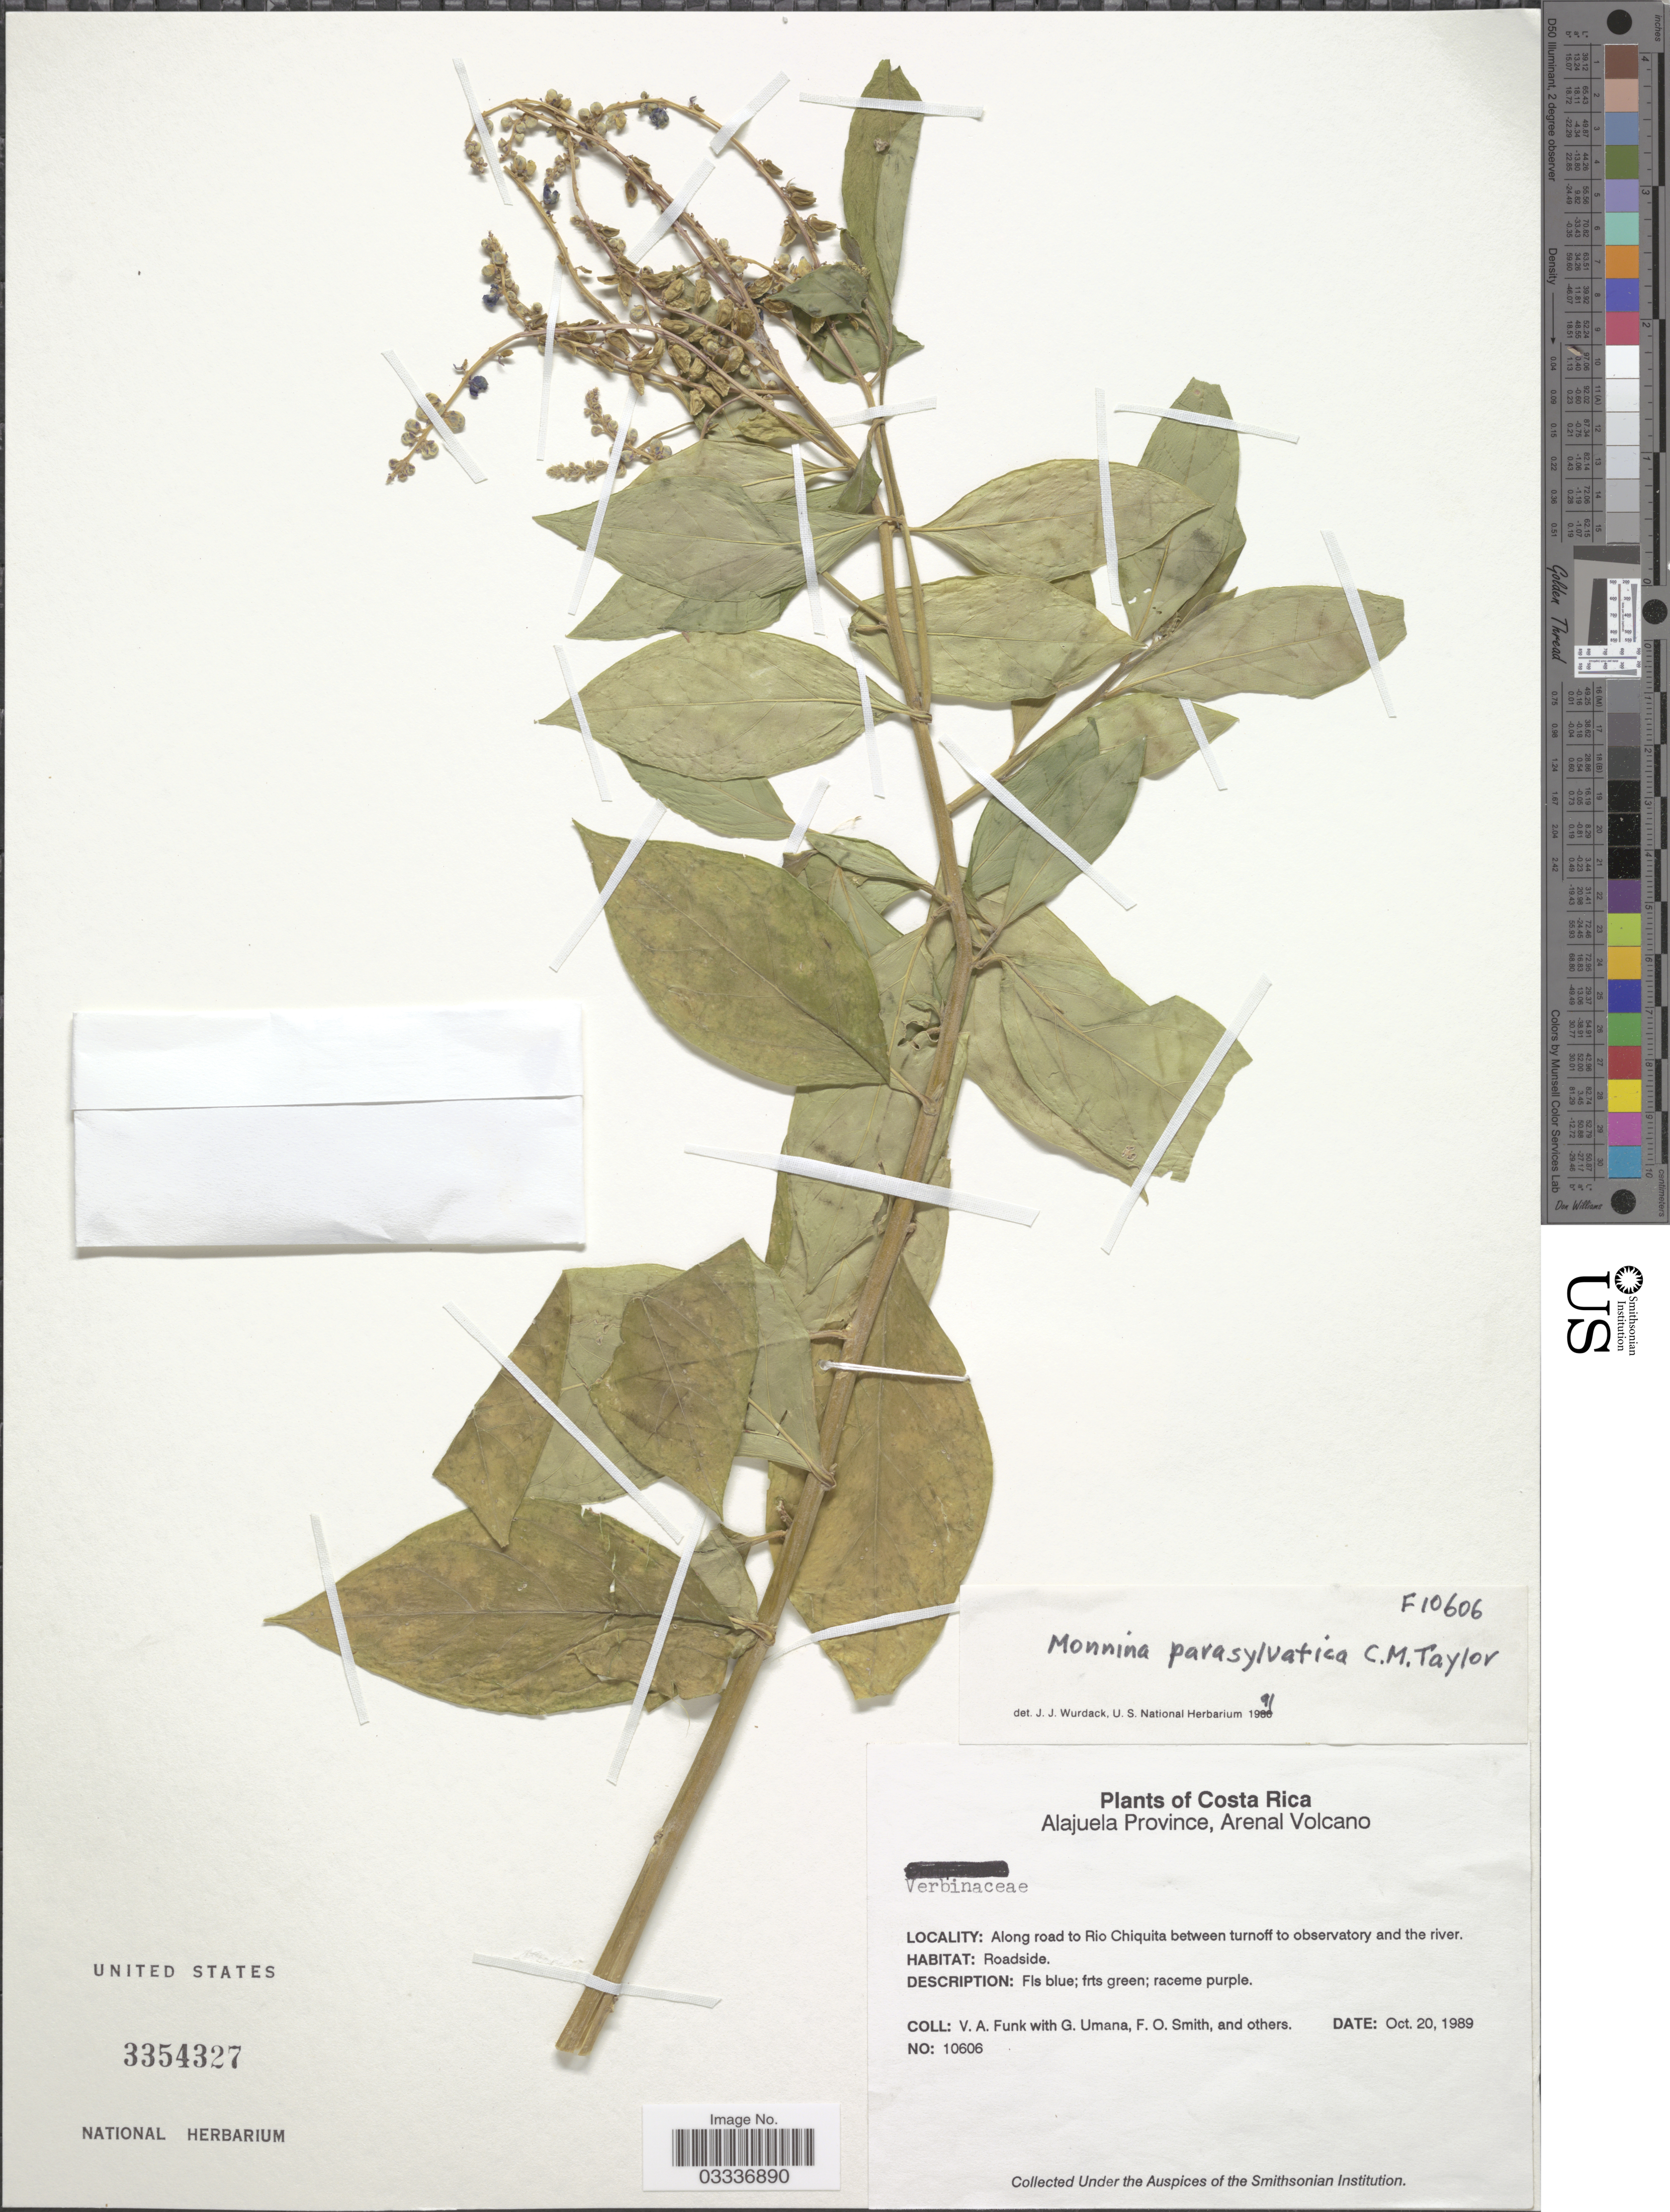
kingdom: Plantae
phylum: Tracheophyta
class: Magnoliopsida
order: Fabales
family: Polygalaceae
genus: Monnina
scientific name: Monnina parasylvatica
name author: C.M. Taylor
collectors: V. Funk, G. Umana, F. Smith & et al.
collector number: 10606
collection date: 1989-10-20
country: Costa Rica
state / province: Alajuela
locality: Arenal Volcano. Along road to Rio Chiquita between turnoff to observatory and the river.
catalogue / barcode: US 3354327